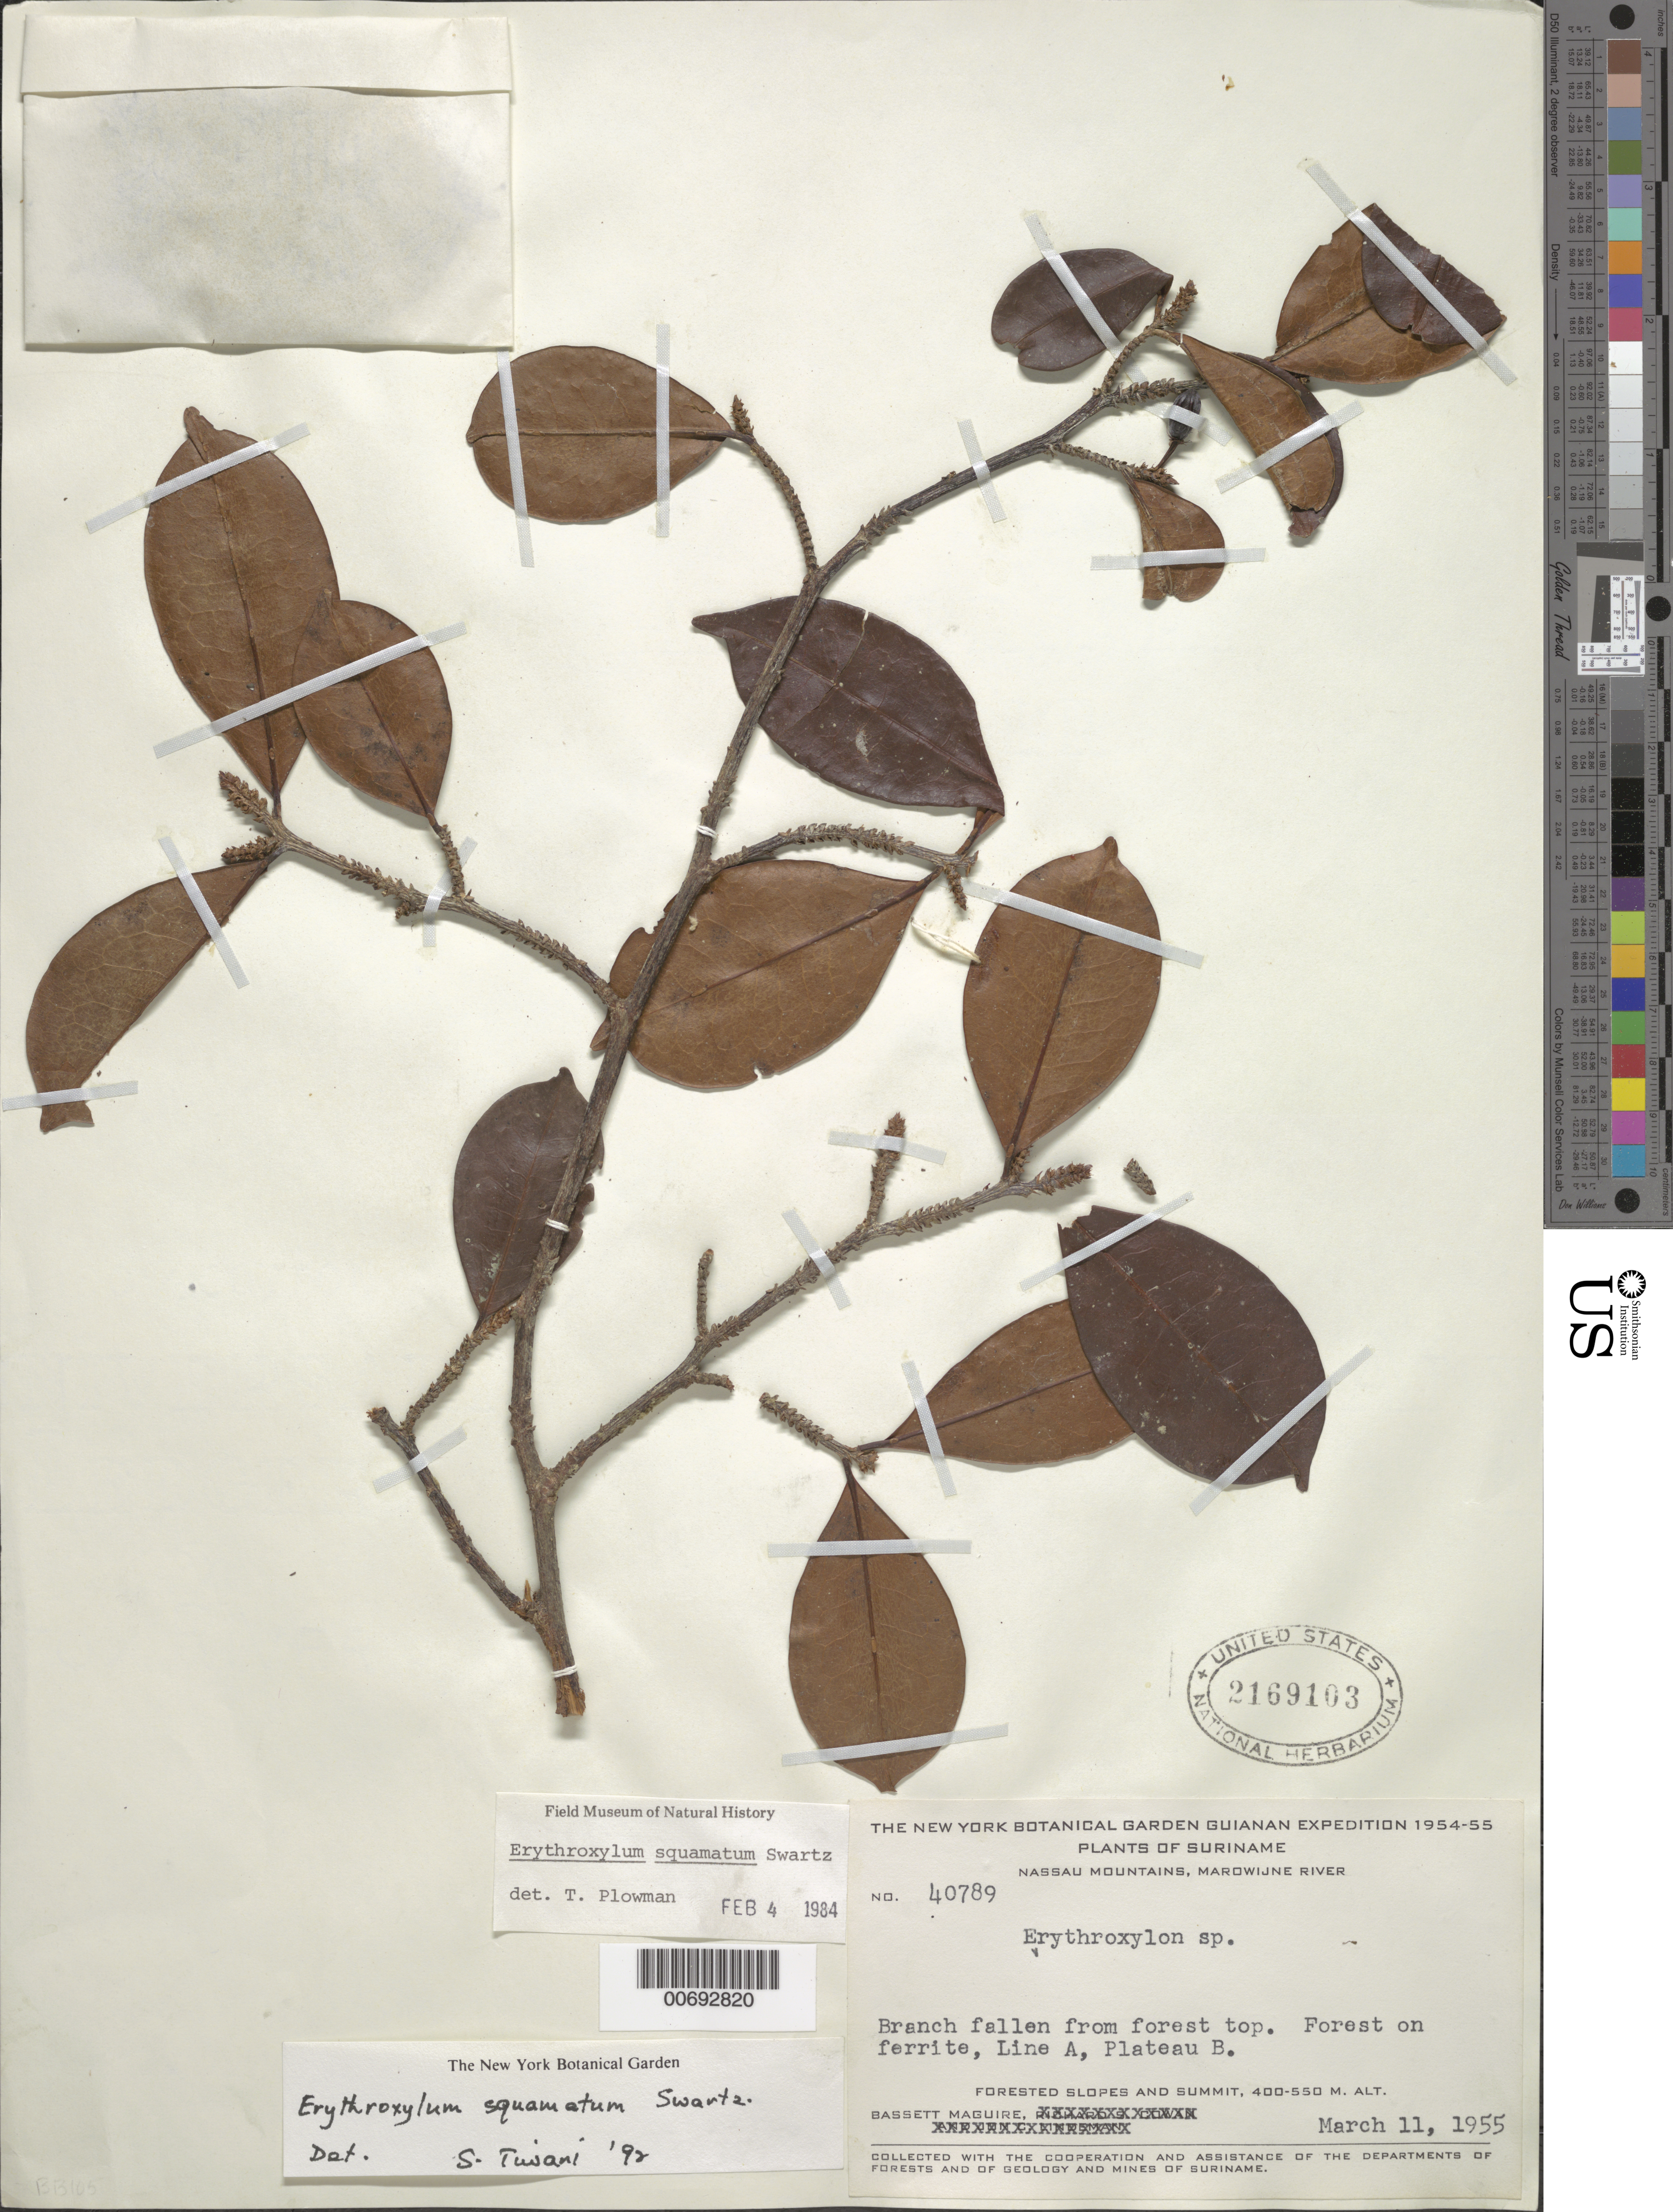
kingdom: Plantae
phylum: Tracheophyta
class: Magnoliopsida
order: Malpighiales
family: Erythroxylaceae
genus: Erythroxylum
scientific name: Erythroxylum squamatum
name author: Sw.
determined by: Tiwari, S.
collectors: B. Maguire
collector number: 40789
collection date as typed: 11-Mar-55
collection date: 1955-03-11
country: Suriname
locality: Nassau Mts., Marowijne R.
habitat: Forest on ferrite. Forested slopes and summit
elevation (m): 400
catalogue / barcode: US 2169103